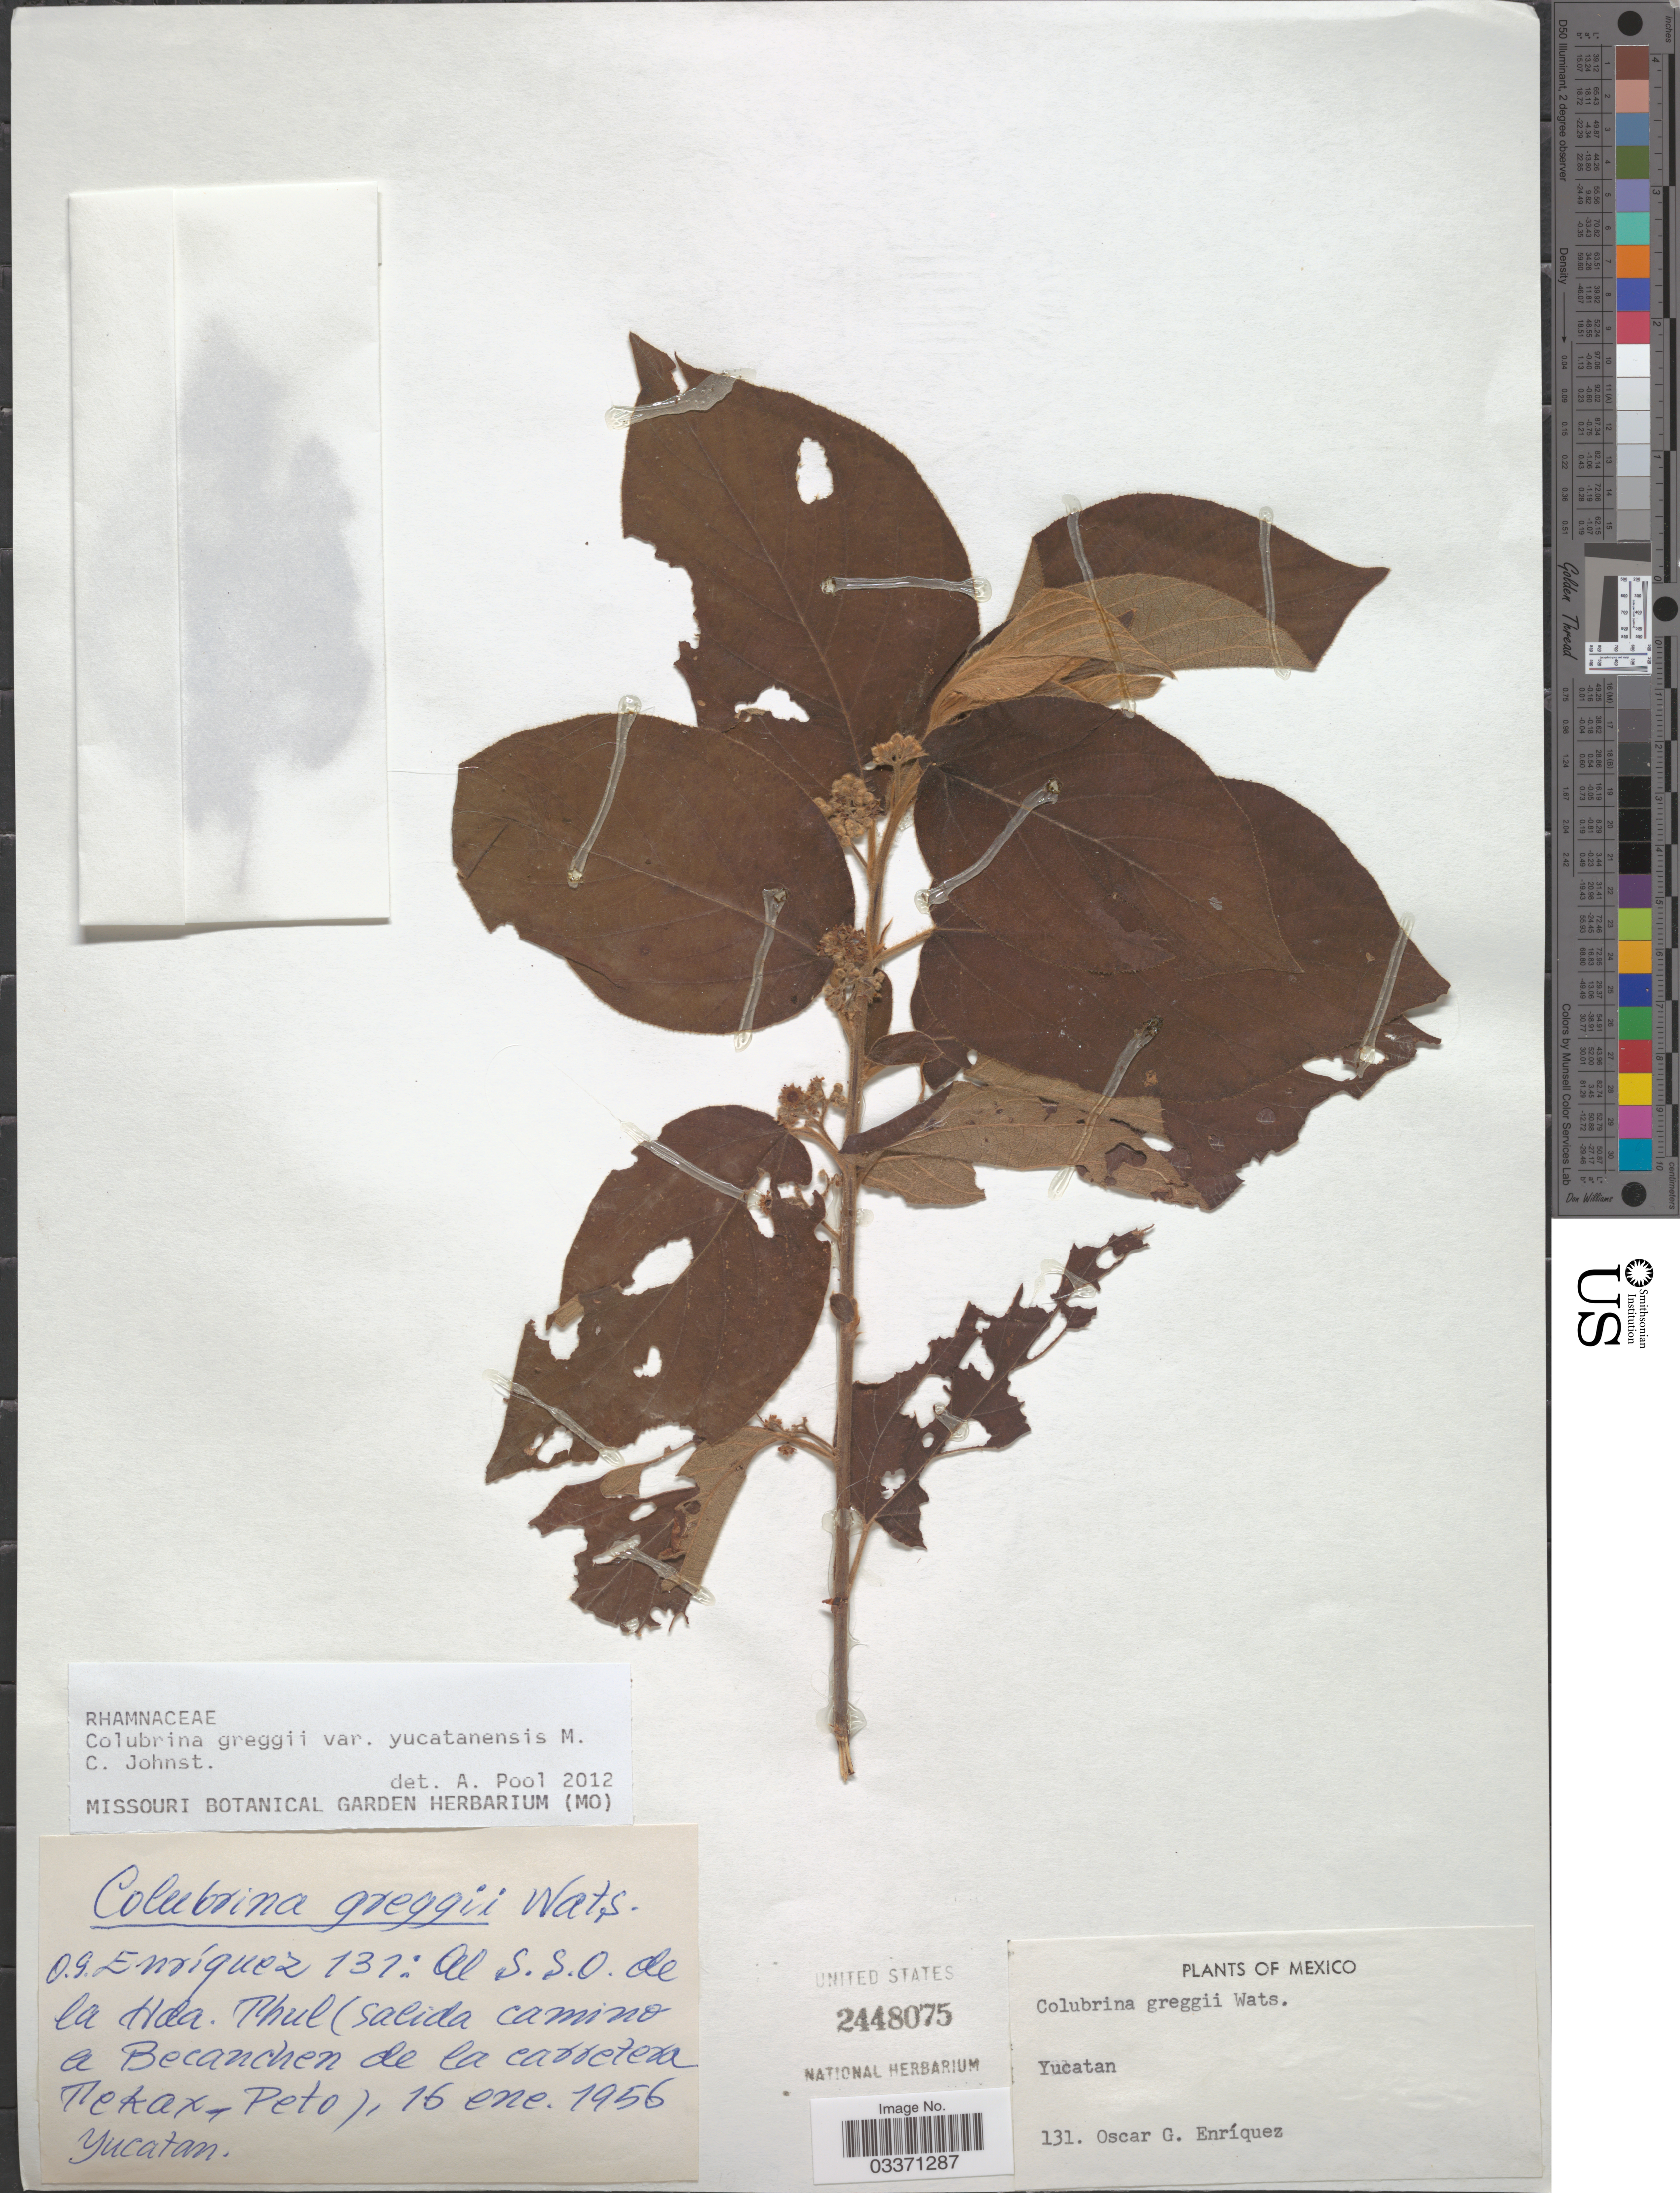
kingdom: Plantae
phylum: Tracheophyta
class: Magnoliopsida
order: Rosales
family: Rhamnaceae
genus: Colubrina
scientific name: Colubrina greggii var. yucatanensis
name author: M.C. Johnst.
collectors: O. Enriquez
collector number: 131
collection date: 1956-01-16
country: Mexico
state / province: Yucatán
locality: Al S.S.O. de la Hda. Thul (Salida camino a Becanchen de la carretera Tekax - Peto).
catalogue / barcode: US 2448075